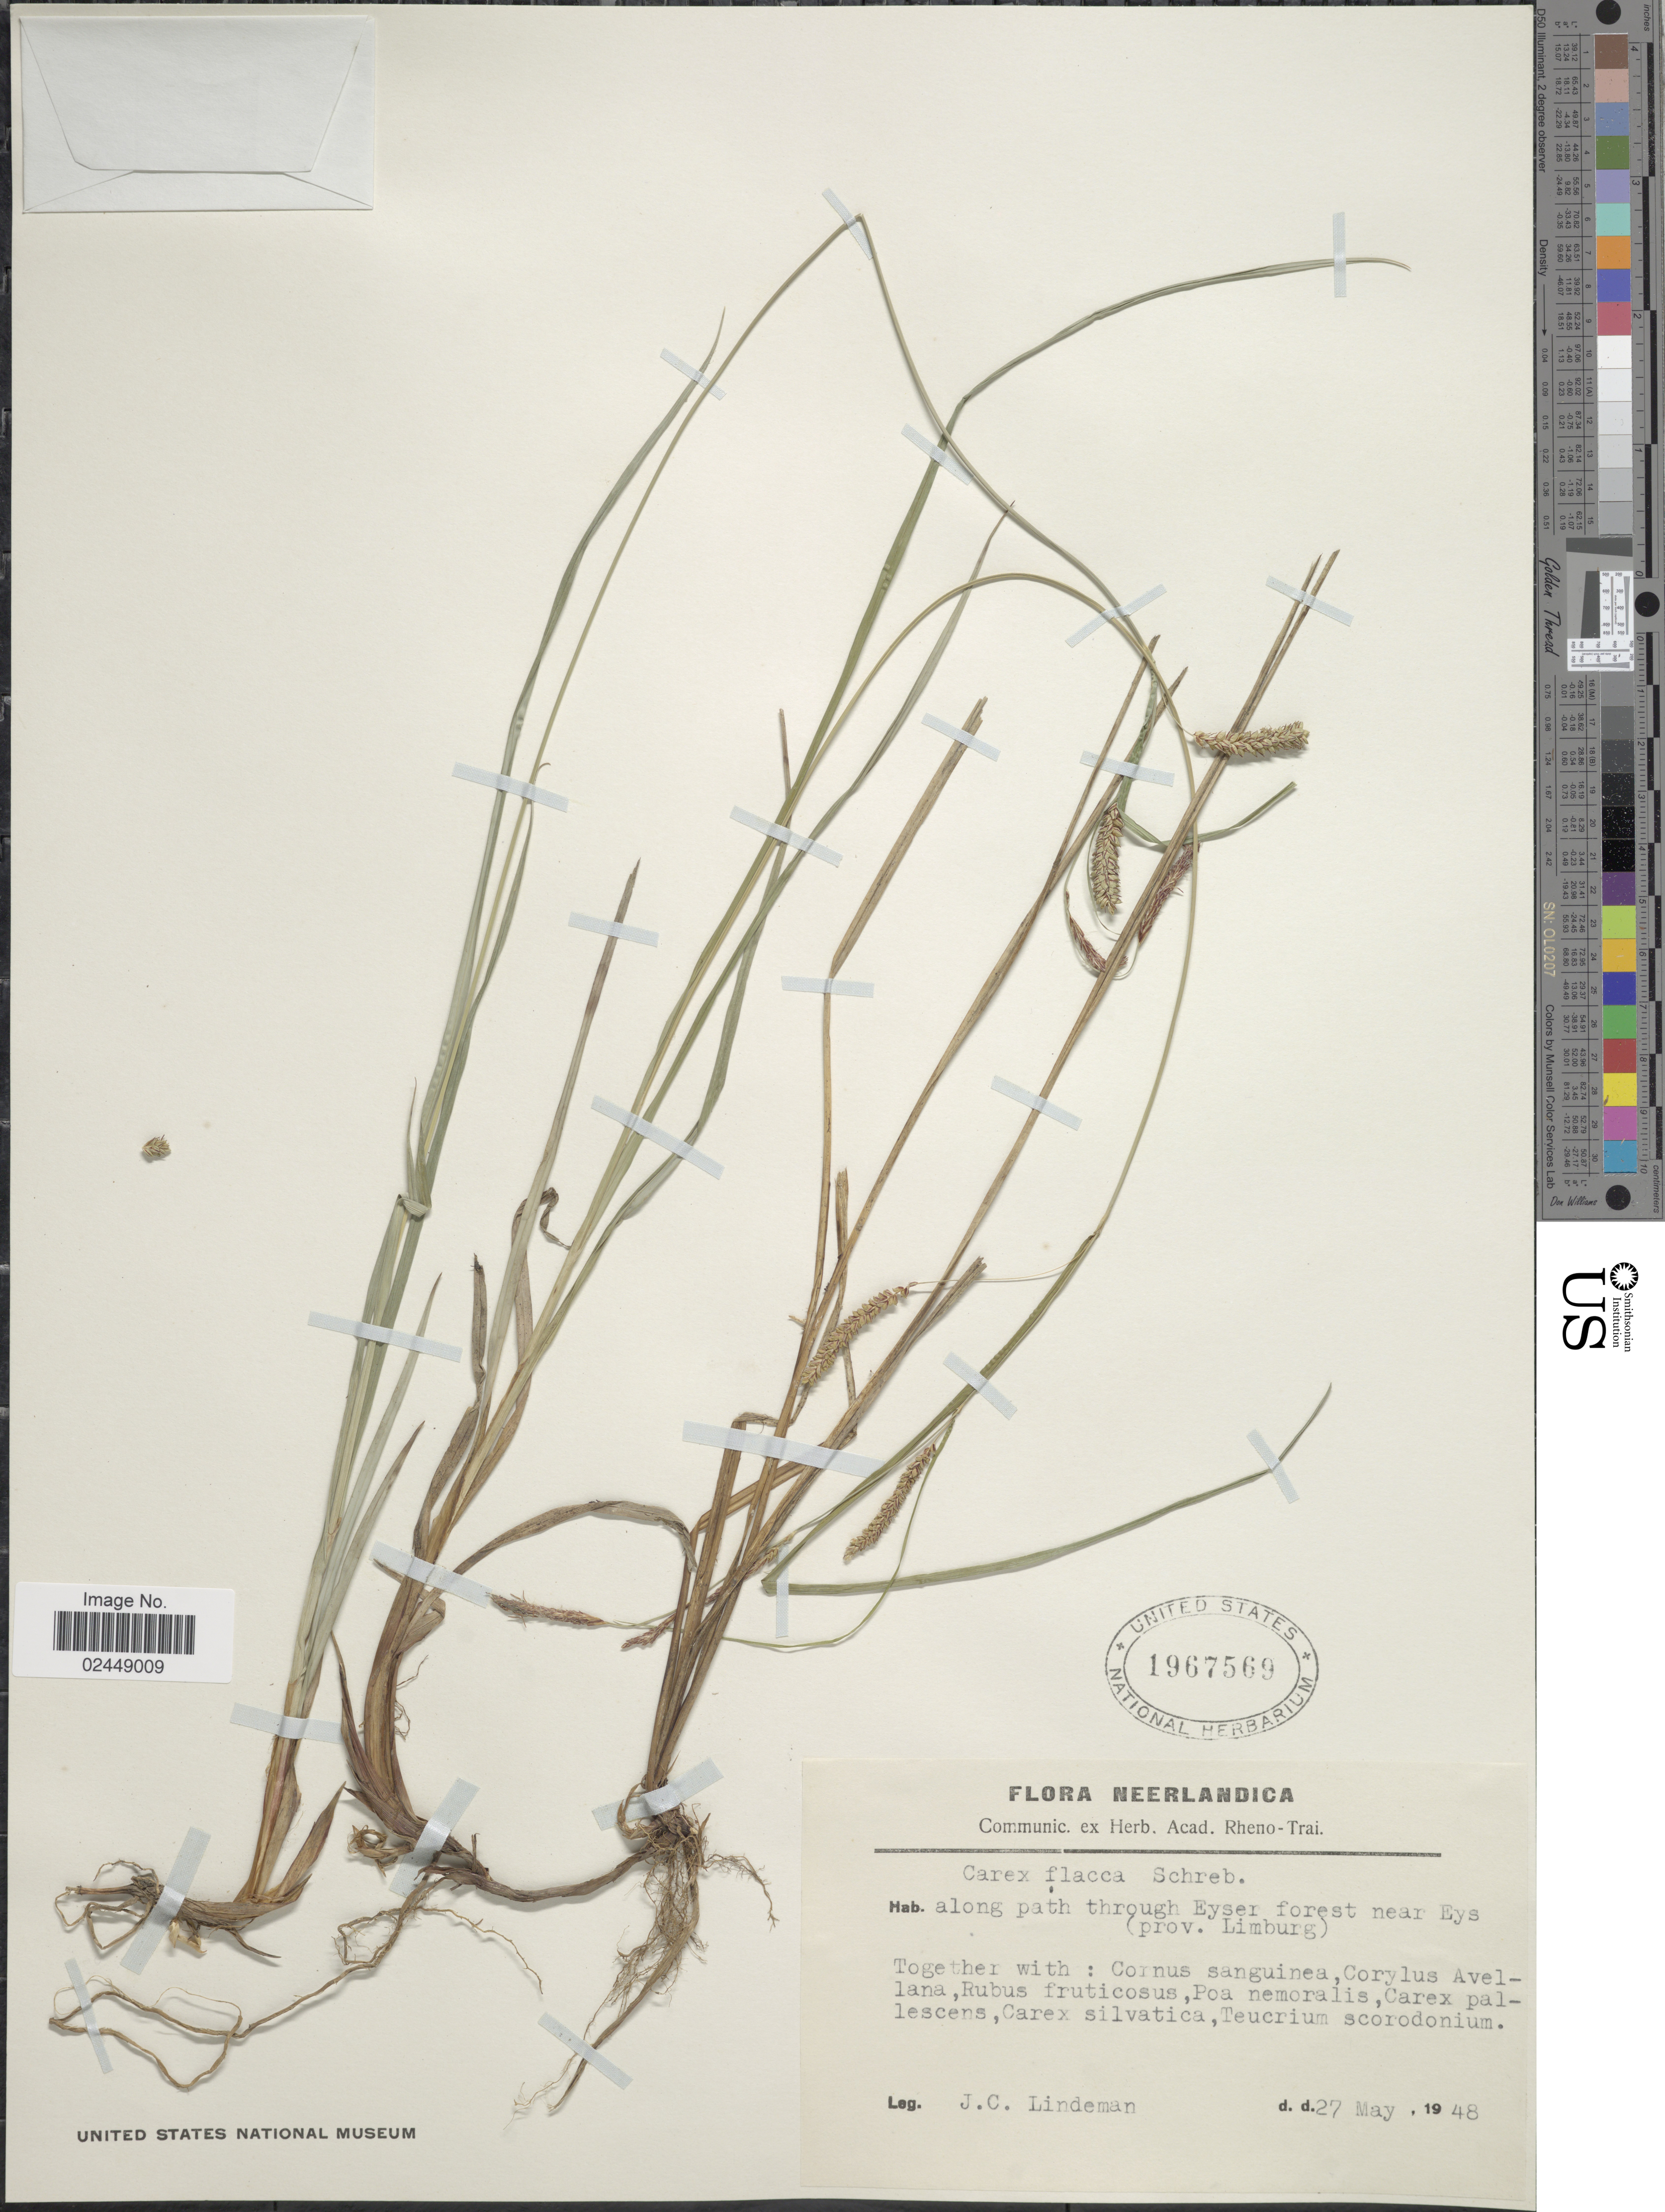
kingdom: Plantae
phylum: Tracheophyta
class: Liliopsida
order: Poales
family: Cyperaceae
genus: Carex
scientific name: Carex flacca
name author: Schreb.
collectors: J. C. Lindeman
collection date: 1948-05-27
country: Netherlands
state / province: Limburg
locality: Along path through Eyser forest near Eys (prov. Limburg)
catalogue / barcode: US 1967569